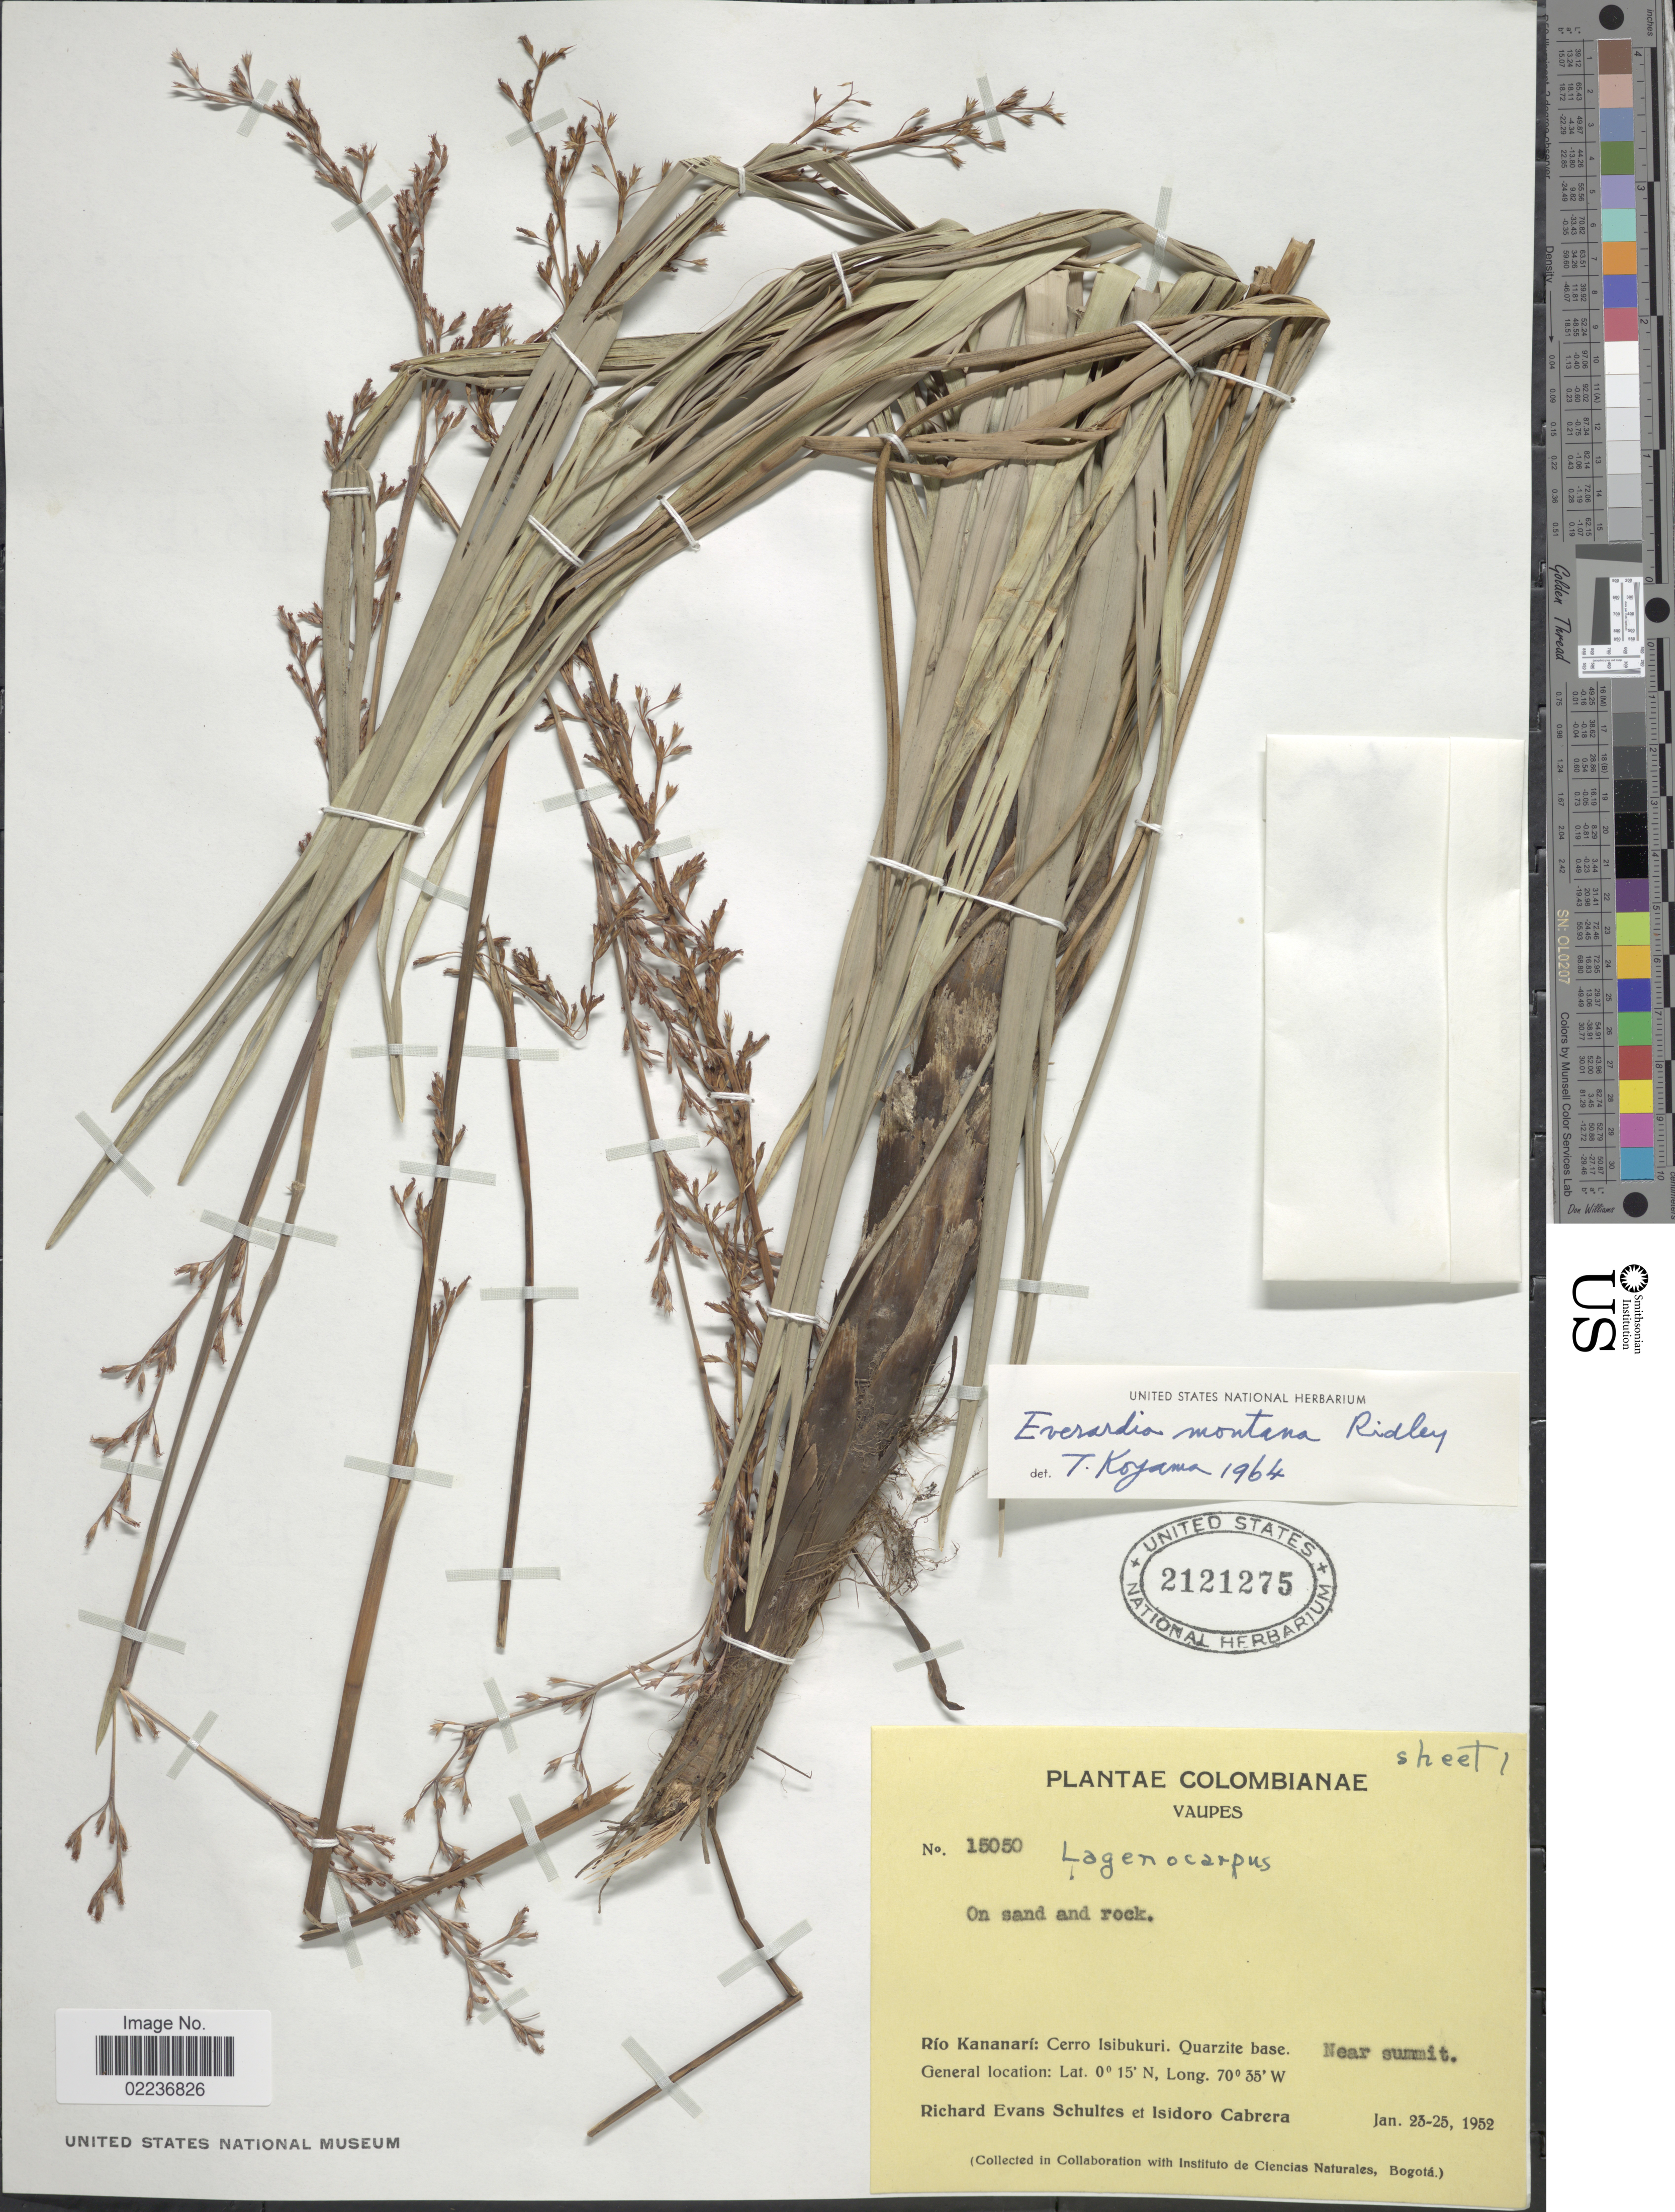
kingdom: Plantae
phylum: Tracheophyta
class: Liliopsida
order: Poales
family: Cyperaceae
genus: Cephalocarpus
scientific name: Cephalocarpus montanus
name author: (Ridley) S.M. Costa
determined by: Strong, Mark T., (BOT), Smithsonian Institution - National Museum of Natural History (UNITED STATES)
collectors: R. E. Schultes & I. Cabrera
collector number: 15050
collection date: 1952-01-23/1952-01-25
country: Colombia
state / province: Vaupés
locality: On sand and rock, Rio Kananari: Cerrro Isibukuri, Quarzite base, near summit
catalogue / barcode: US 2121275